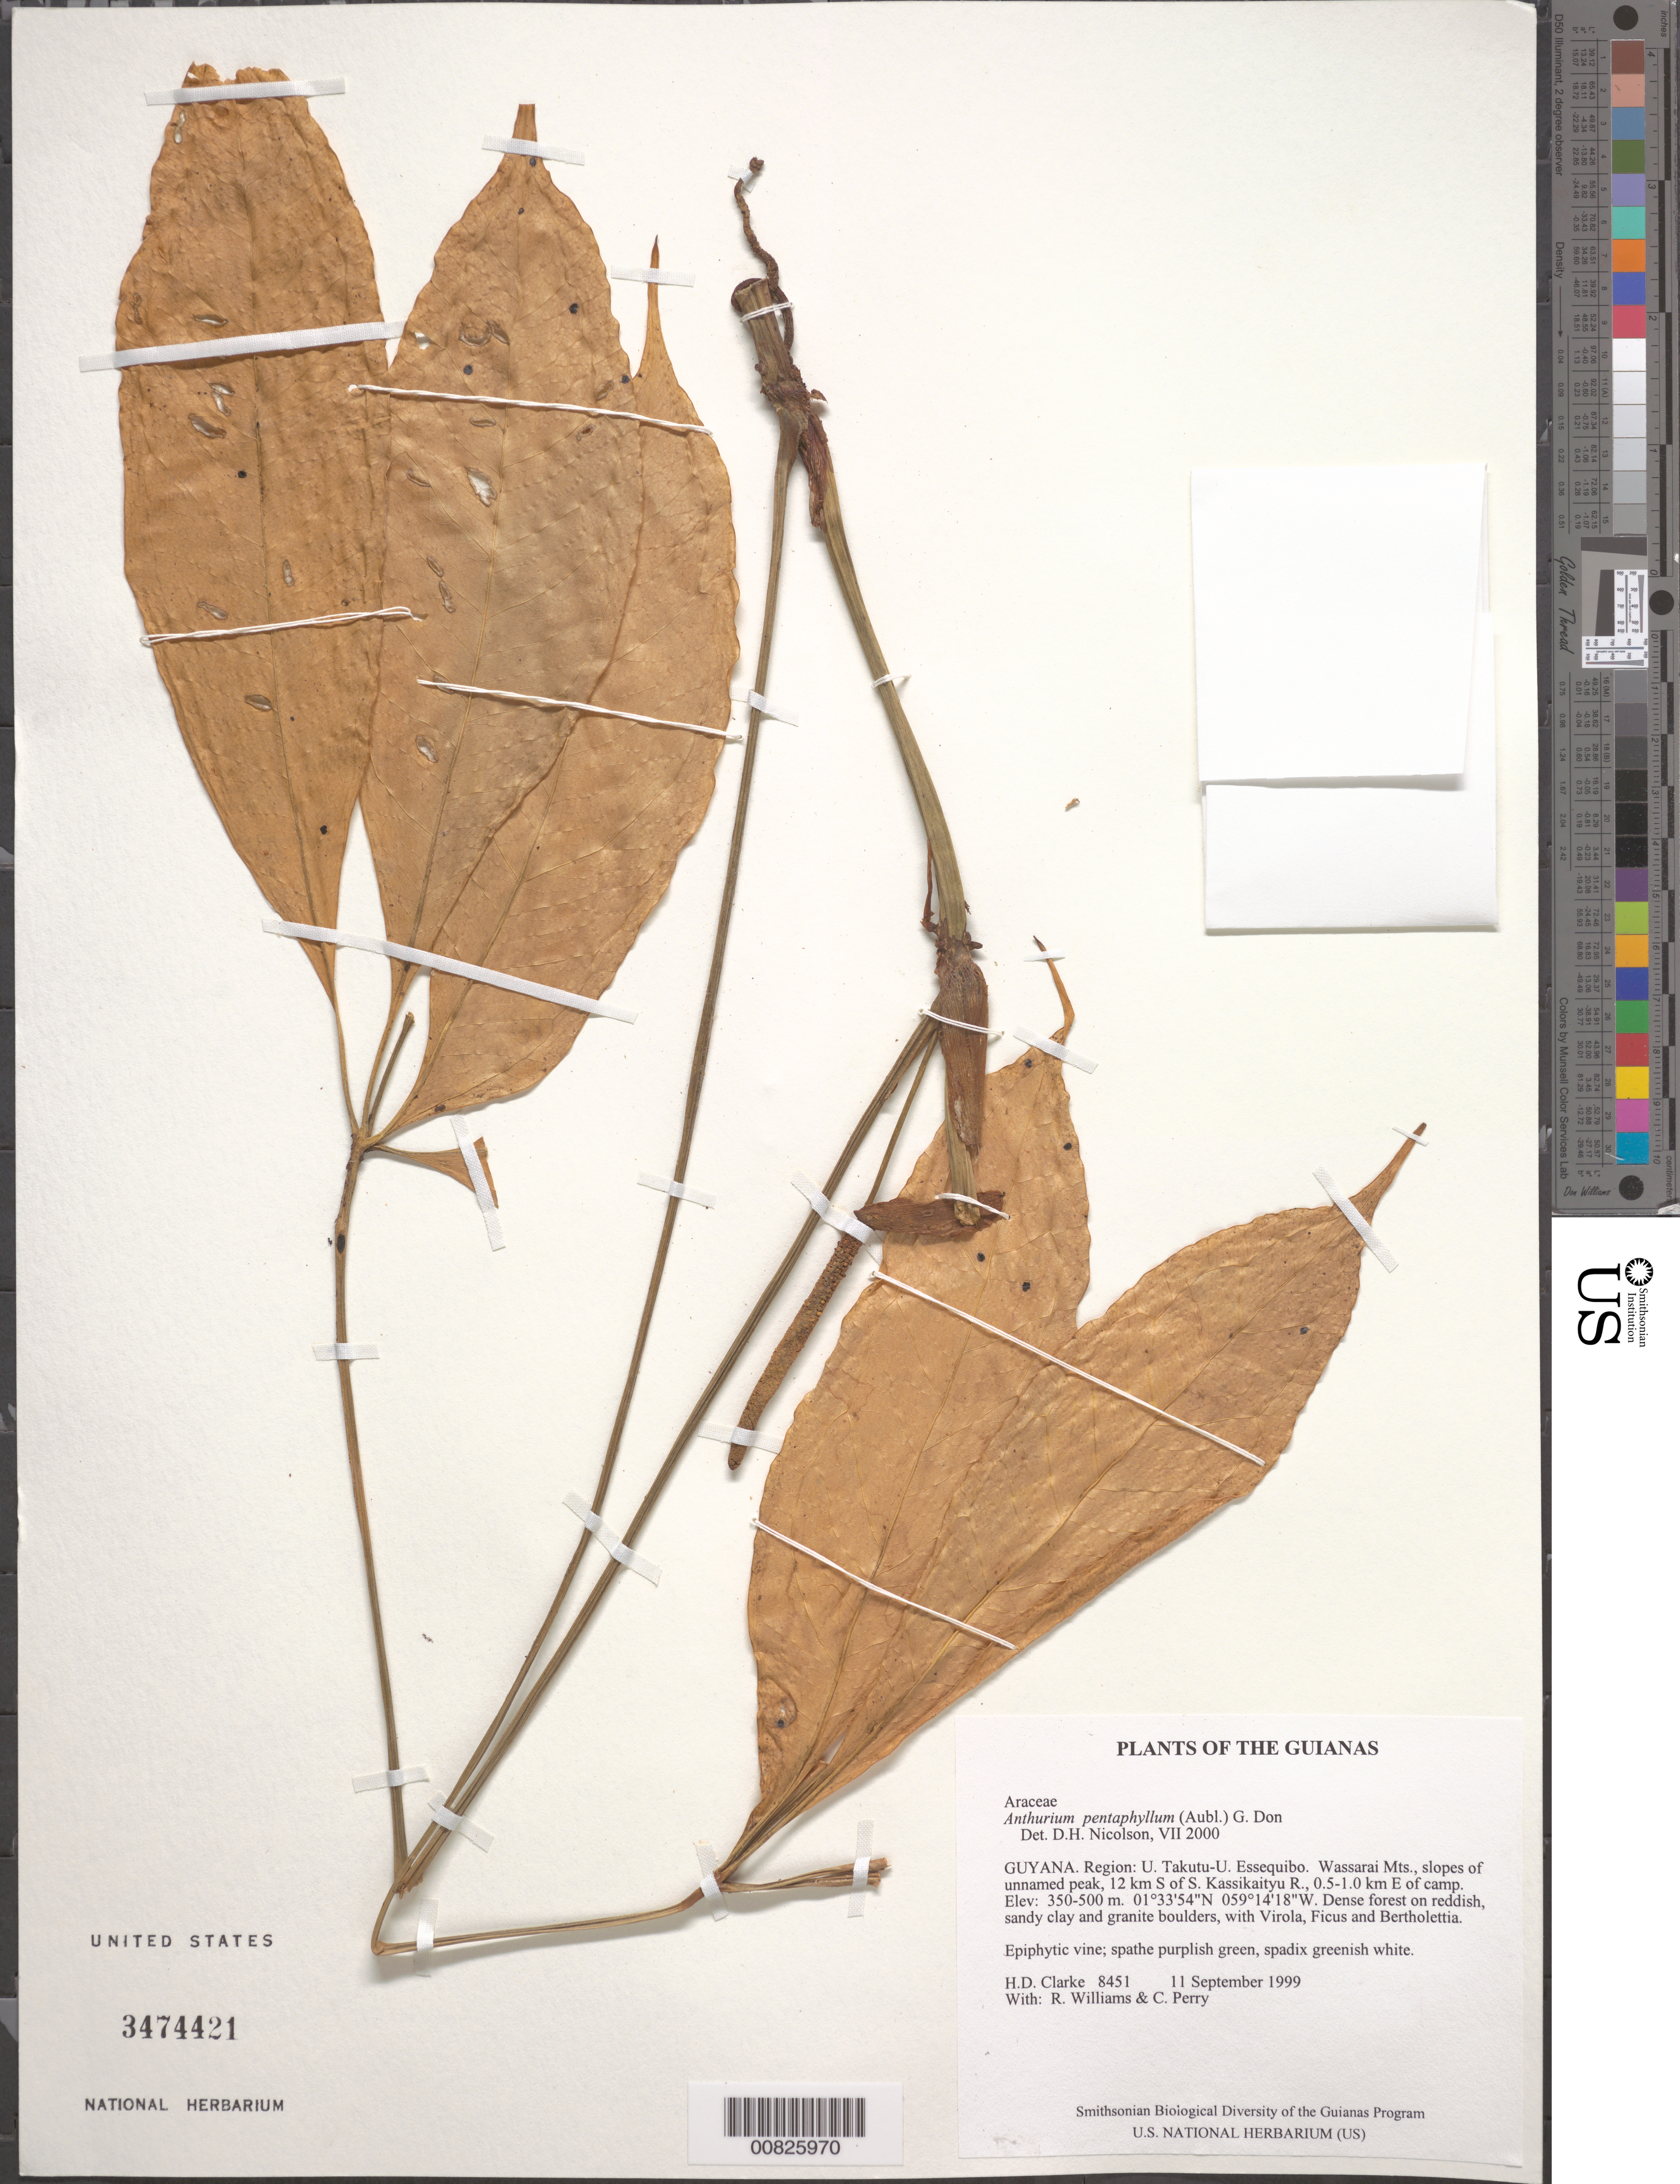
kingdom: Plantae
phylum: Tracheophyta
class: Liliopsida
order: Alismatales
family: Araceae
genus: Anthurium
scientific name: Anthurium pentaphyllum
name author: (Aubl.) G. Don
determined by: Nicolson, Dan H.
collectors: H. D. Clarke, R. Williams & C. Perry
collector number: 8451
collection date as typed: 11 September 1999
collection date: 1999-09-11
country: Guyana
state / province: U. Takutu-U. Essequibo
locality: Wassarai Mts., slopes of unnamed peak, 12 km S of S. Kassikaityu R., 0.5-1.0 km E of camp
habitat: Dense forest on reddish, sandy clay and granite boulders, with Virola, Ficus and Bertholettia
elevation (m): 350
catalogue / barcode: US 3474421